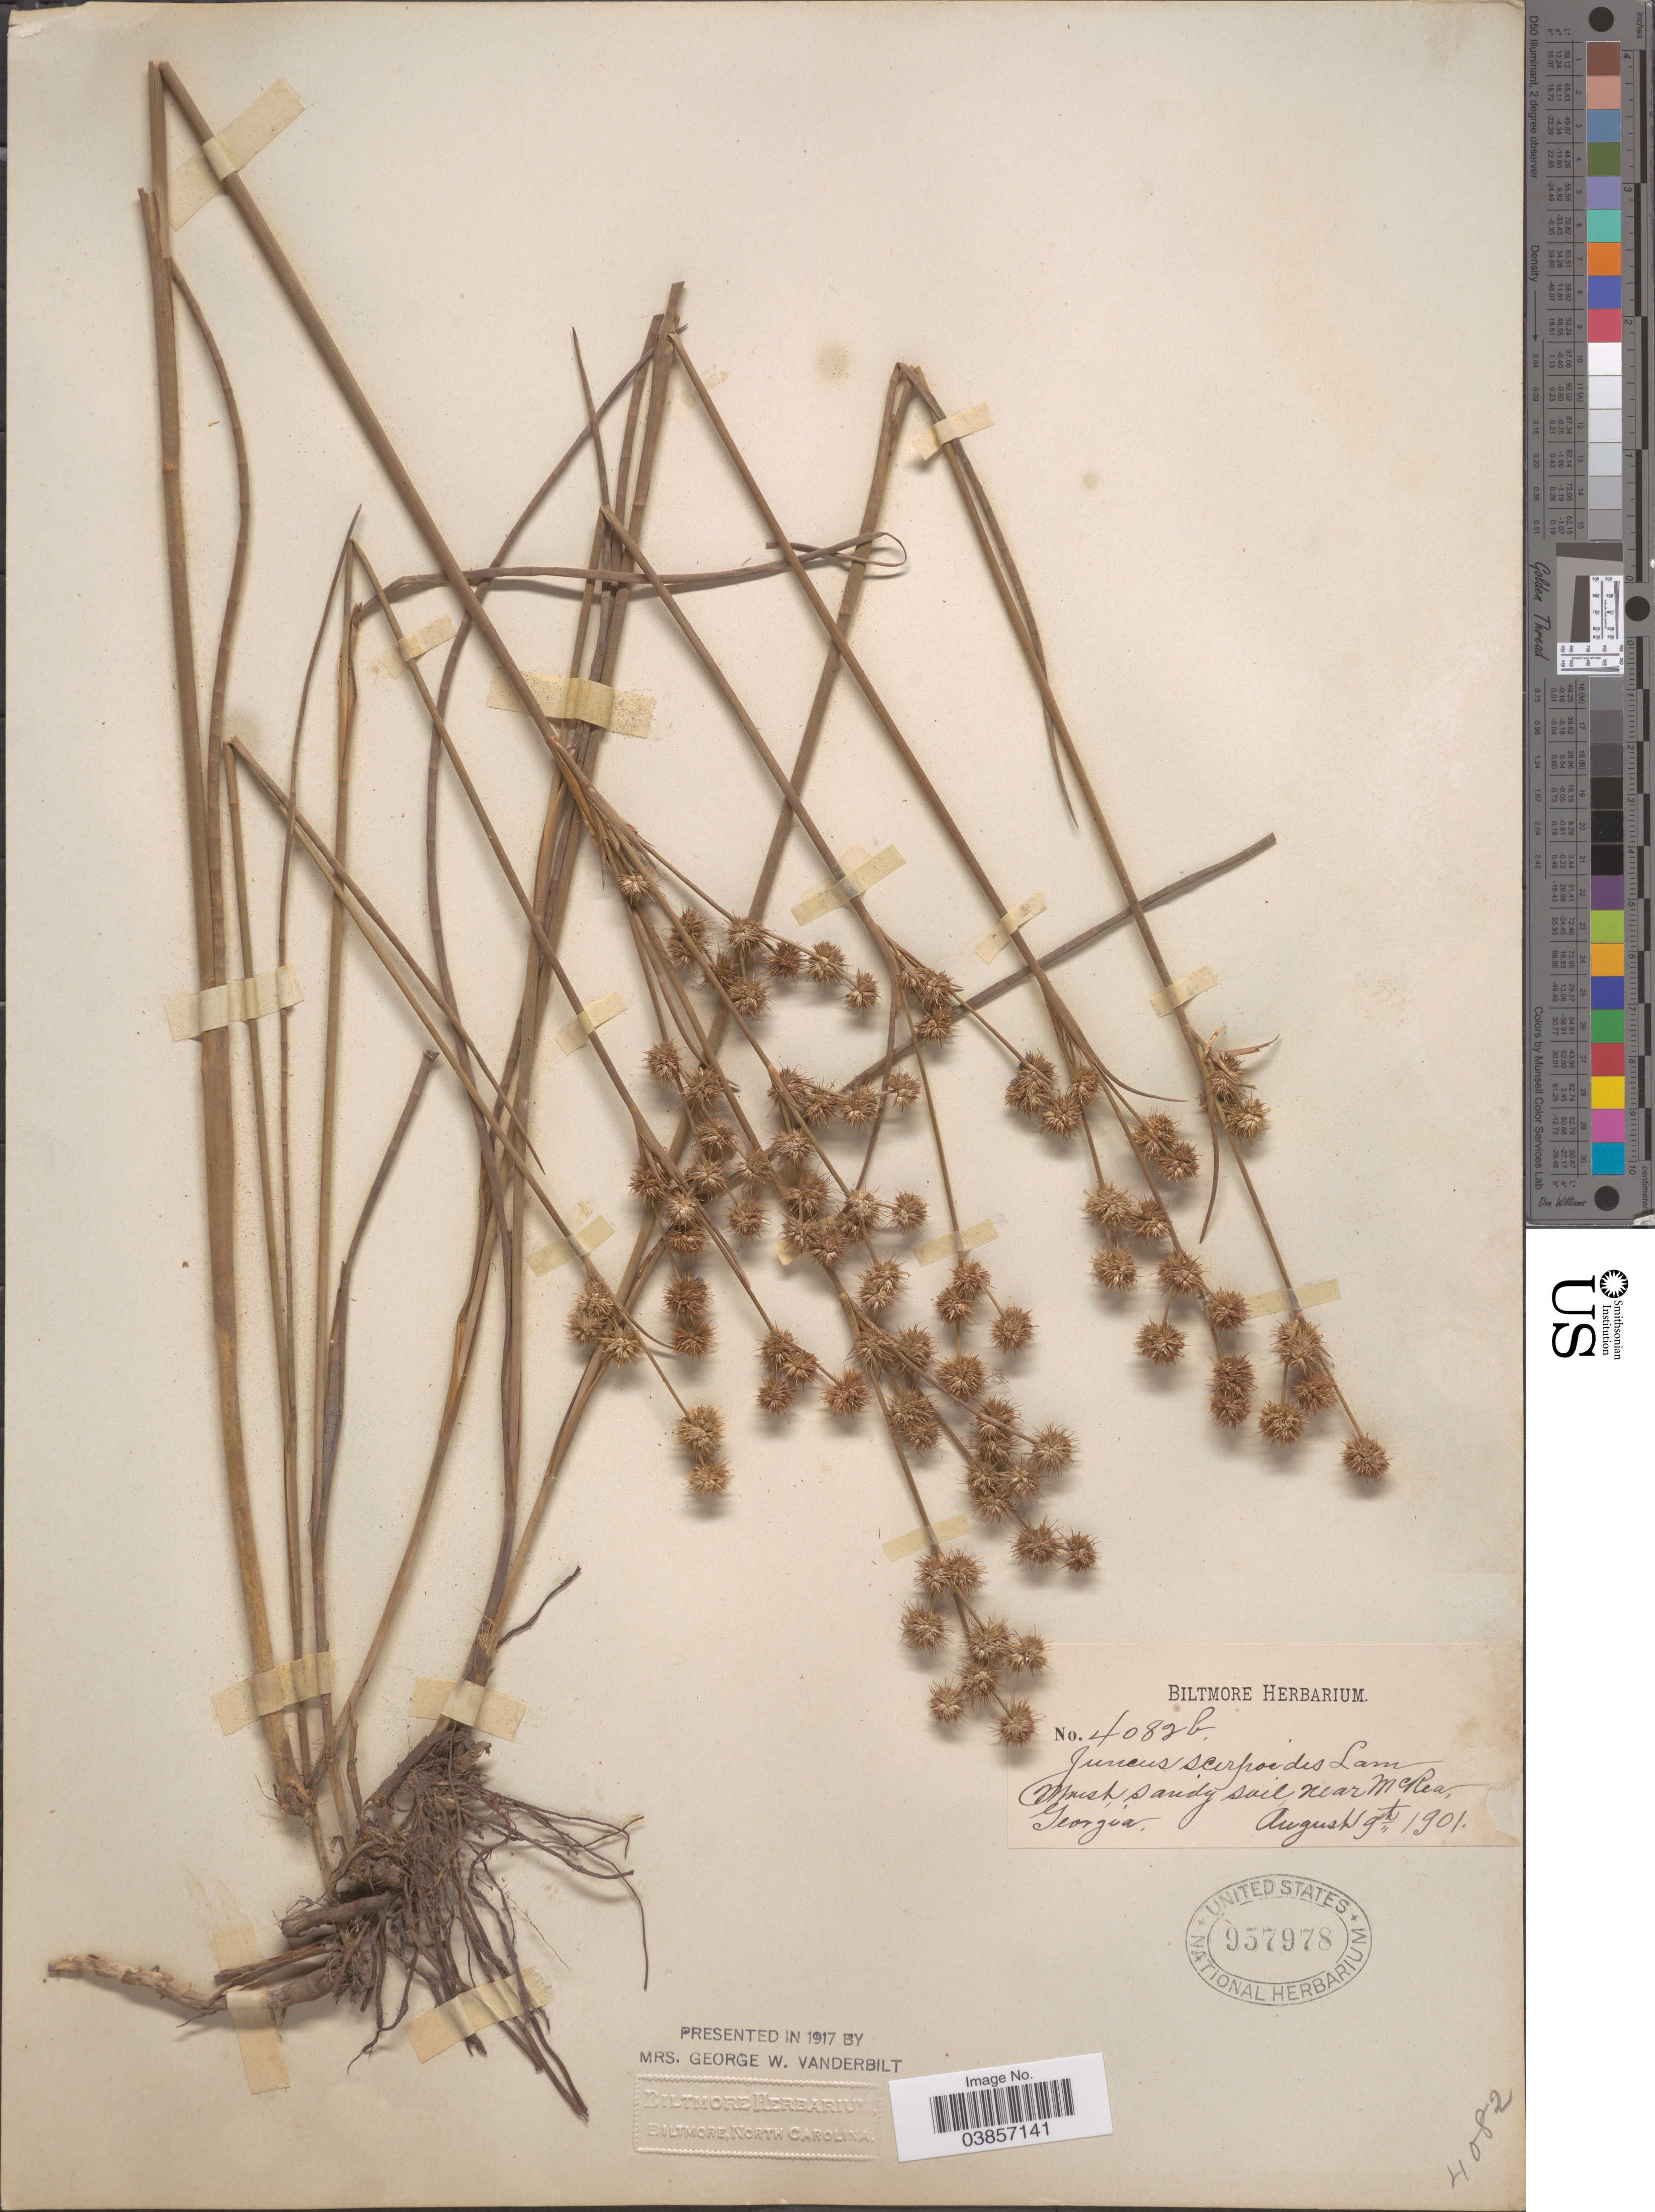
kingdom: Plantae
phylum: Tracheophyta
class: Liliopsida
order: Poales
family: Juncaceae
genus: Juncus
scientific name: Juncus scirpoides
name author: Lam.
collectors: ex herb. Biltmore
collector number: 4082b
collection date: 1901-08-09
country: United States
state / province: Georgia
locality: Near McRea.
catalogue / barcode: US 957978